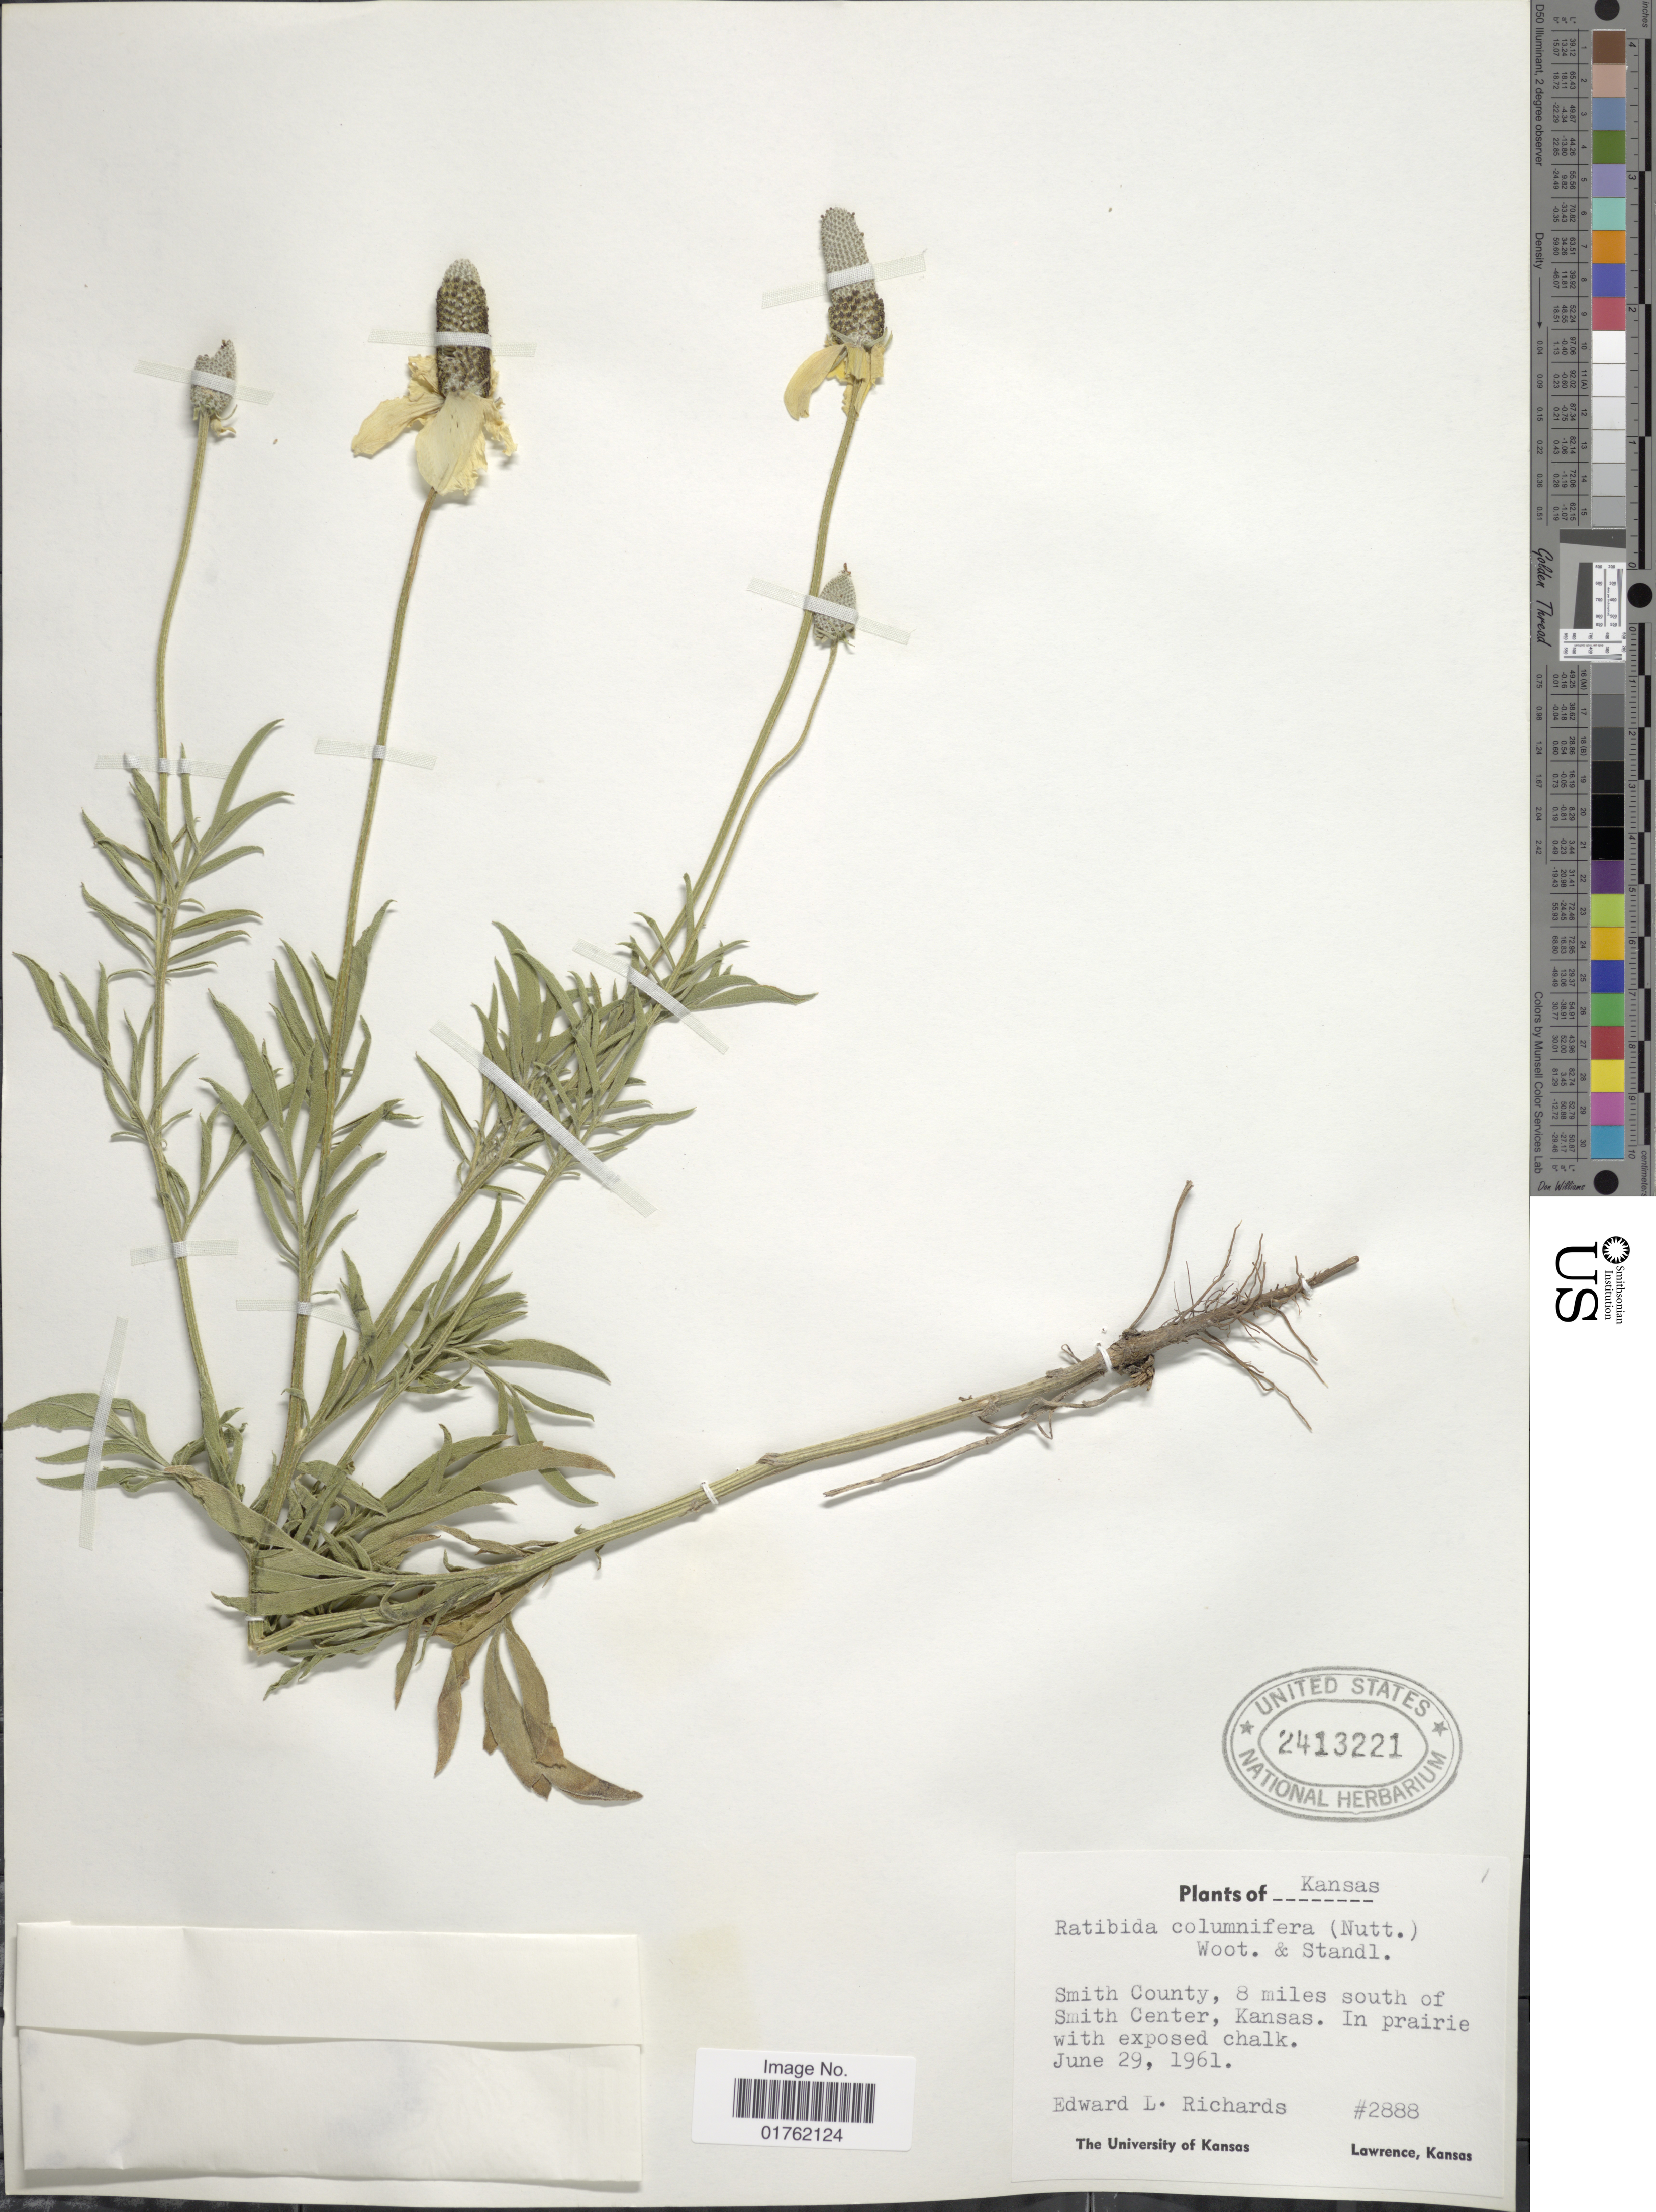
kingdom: Plantae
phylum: Tracheophyta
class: Magnoliopsida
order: Asterales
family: Asteraceae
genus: Ratibida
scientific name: Ratibida columnaris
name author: (Pursh) D. Don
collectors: E. Richards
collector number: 2888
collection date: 1961-06-29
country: United States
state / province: Kansas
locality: Smith County, 8 miles south of Smith Center, Kansas.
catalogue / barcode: US 2413221